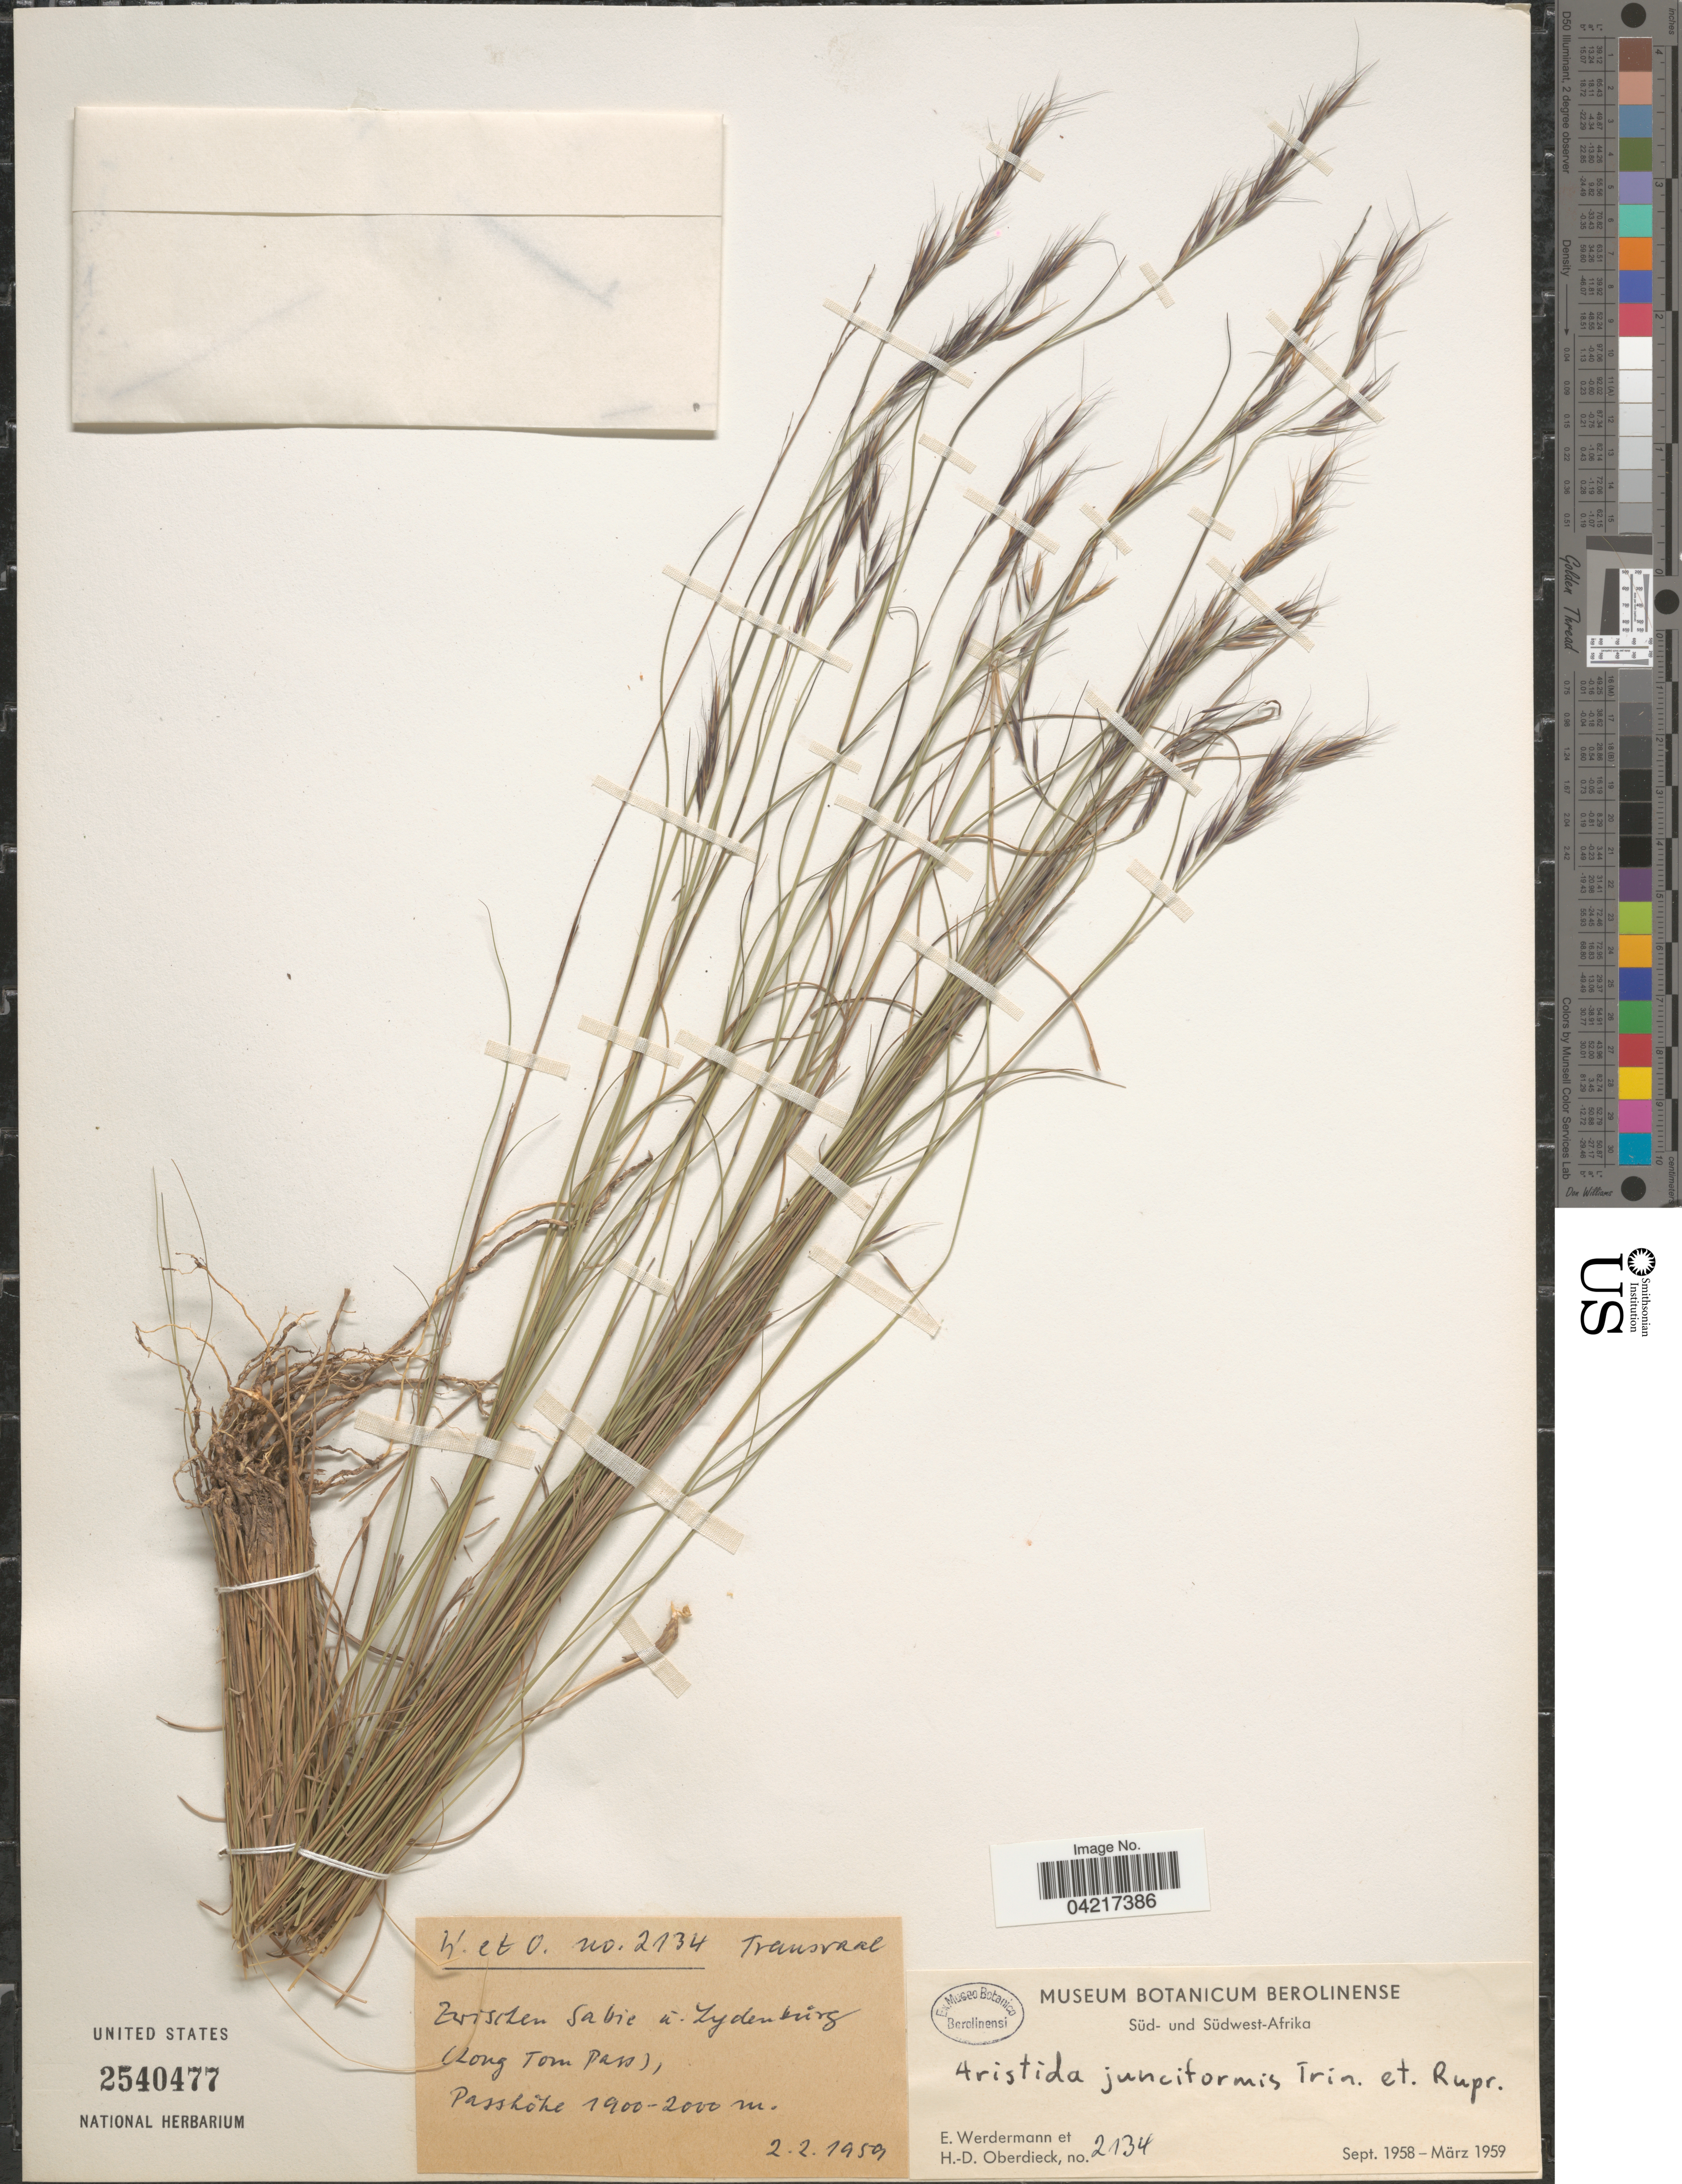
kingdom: Plantae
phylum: Tracheophyta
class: Liliopsida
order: Poales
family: Poaceae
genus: Aristida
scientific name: Aristida junciformis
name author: Trin. & Rupr.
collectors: E. Werdermann & H. Oberdieck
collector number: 2134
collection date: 1959-02-02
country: Namibia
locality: Süd- und Südwest-Afrika. Transvaal. Zwischen Sabie á Lydenburg (Long Tom Pass).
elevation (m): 1900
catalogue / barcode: US 2540477